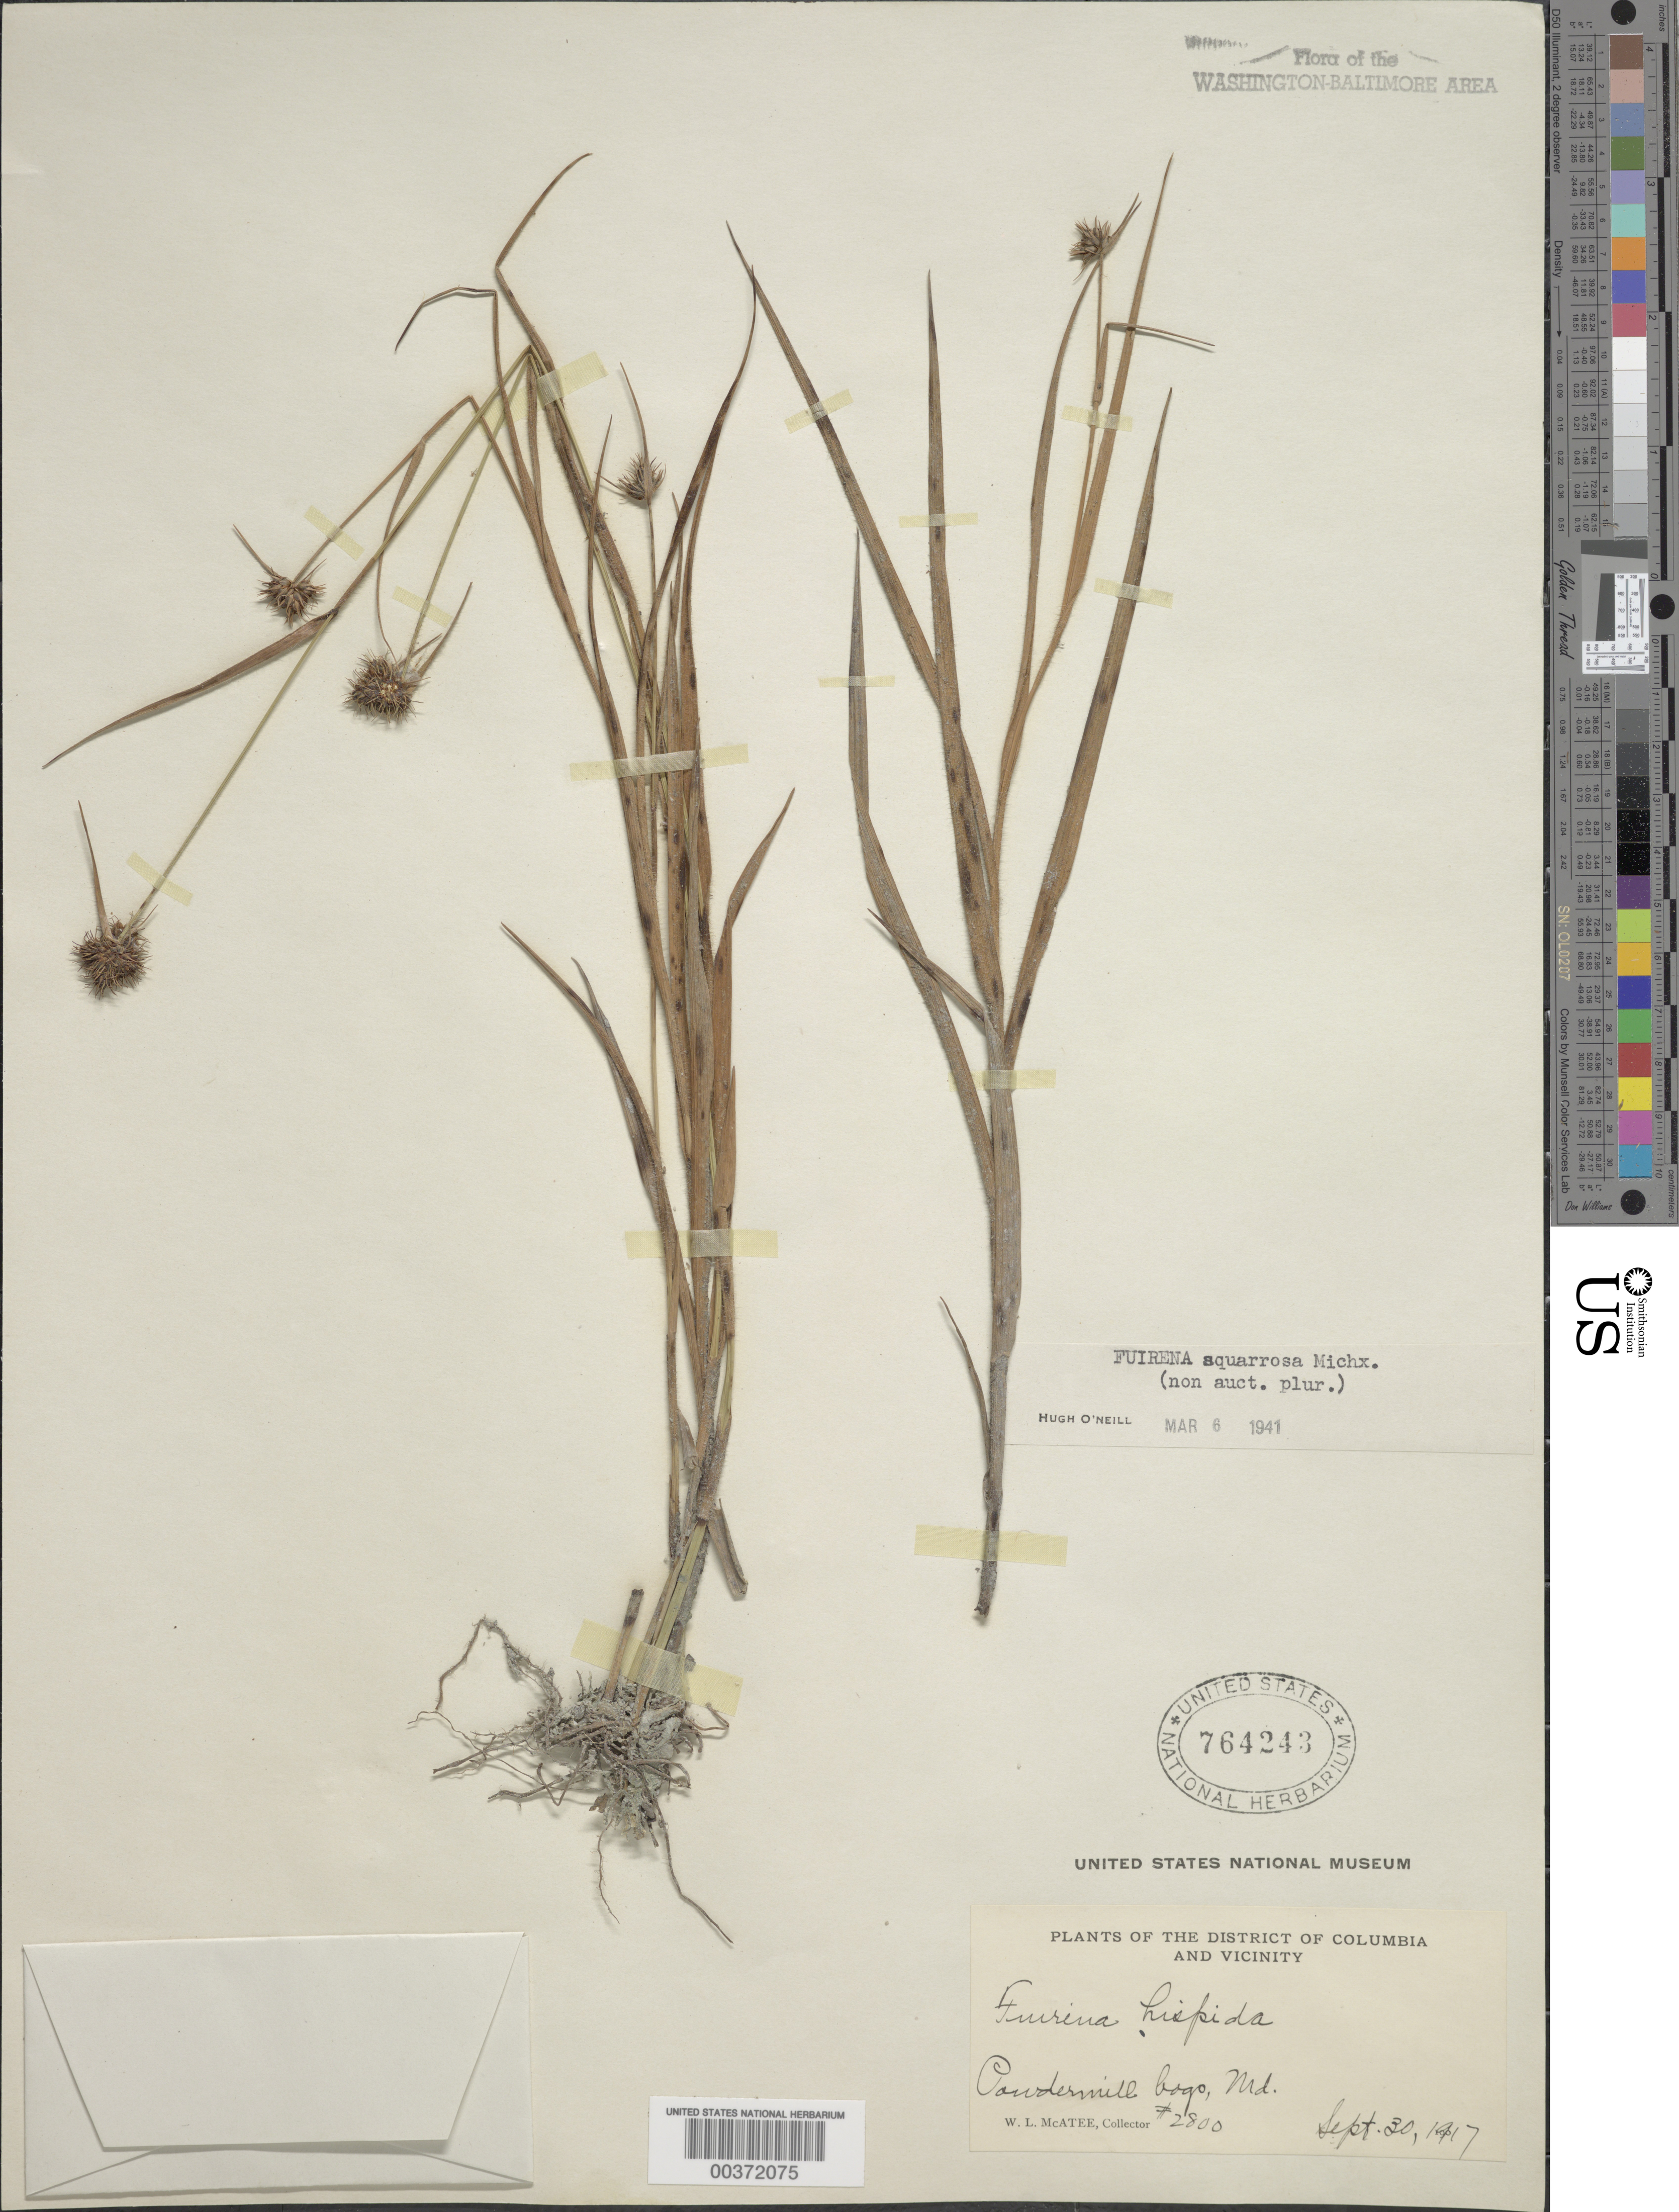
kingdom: Plantae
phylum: Tracheophyta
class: Liliopsida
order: Poales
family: Cyperaceae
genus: Fuirena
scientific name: Fuirena squarrosa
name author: Michx.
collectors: W. McAtee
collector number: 2800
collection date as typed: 30 Sep 1917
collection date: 1917-09-30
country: United States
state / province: Maryland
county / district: Prince George's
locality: Powdermill Bogs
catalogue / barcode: US 764243